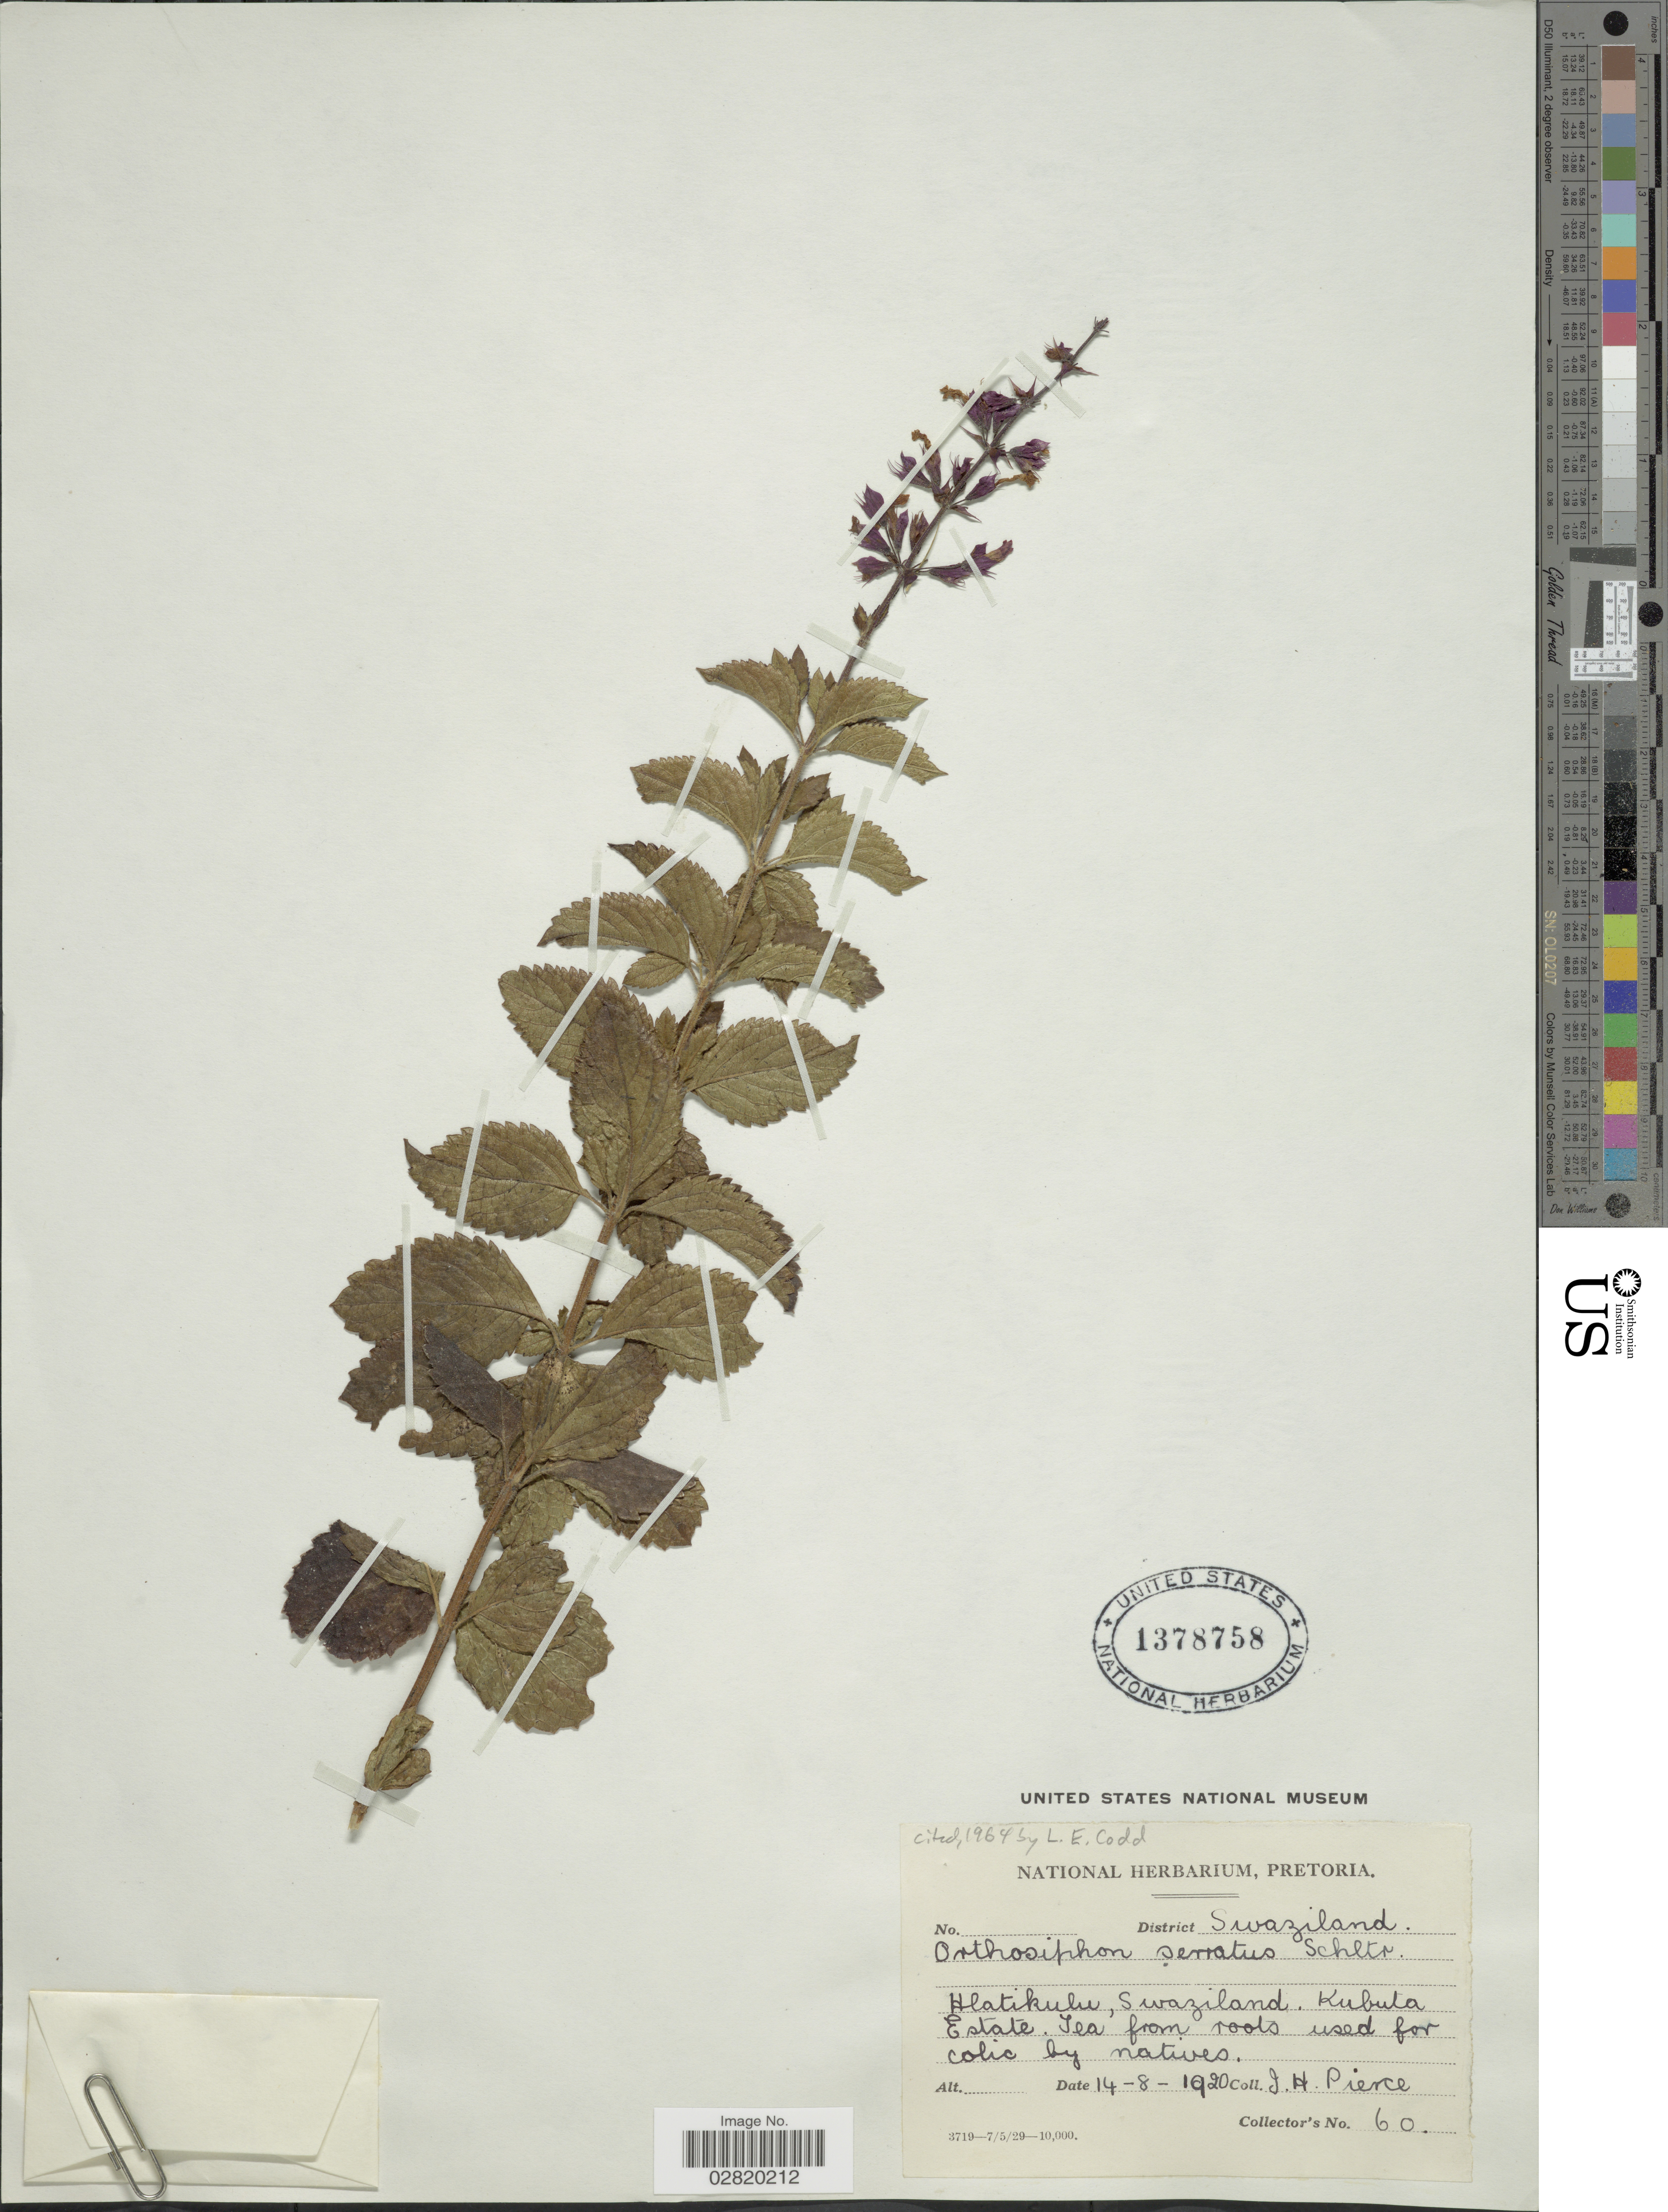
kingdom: Plantae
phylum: Tracheophyta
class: Magnoliopsida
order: Lamiales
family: Lamiaceae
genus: Orthosiphon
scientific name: Orthosiphon serratus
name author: Schltr.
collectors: J. Pierce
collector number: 60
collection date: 1920-08-14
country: Eswatini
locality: District Swaziland. Hlatikulu. Kubula Estate.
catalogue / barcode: US 1378758